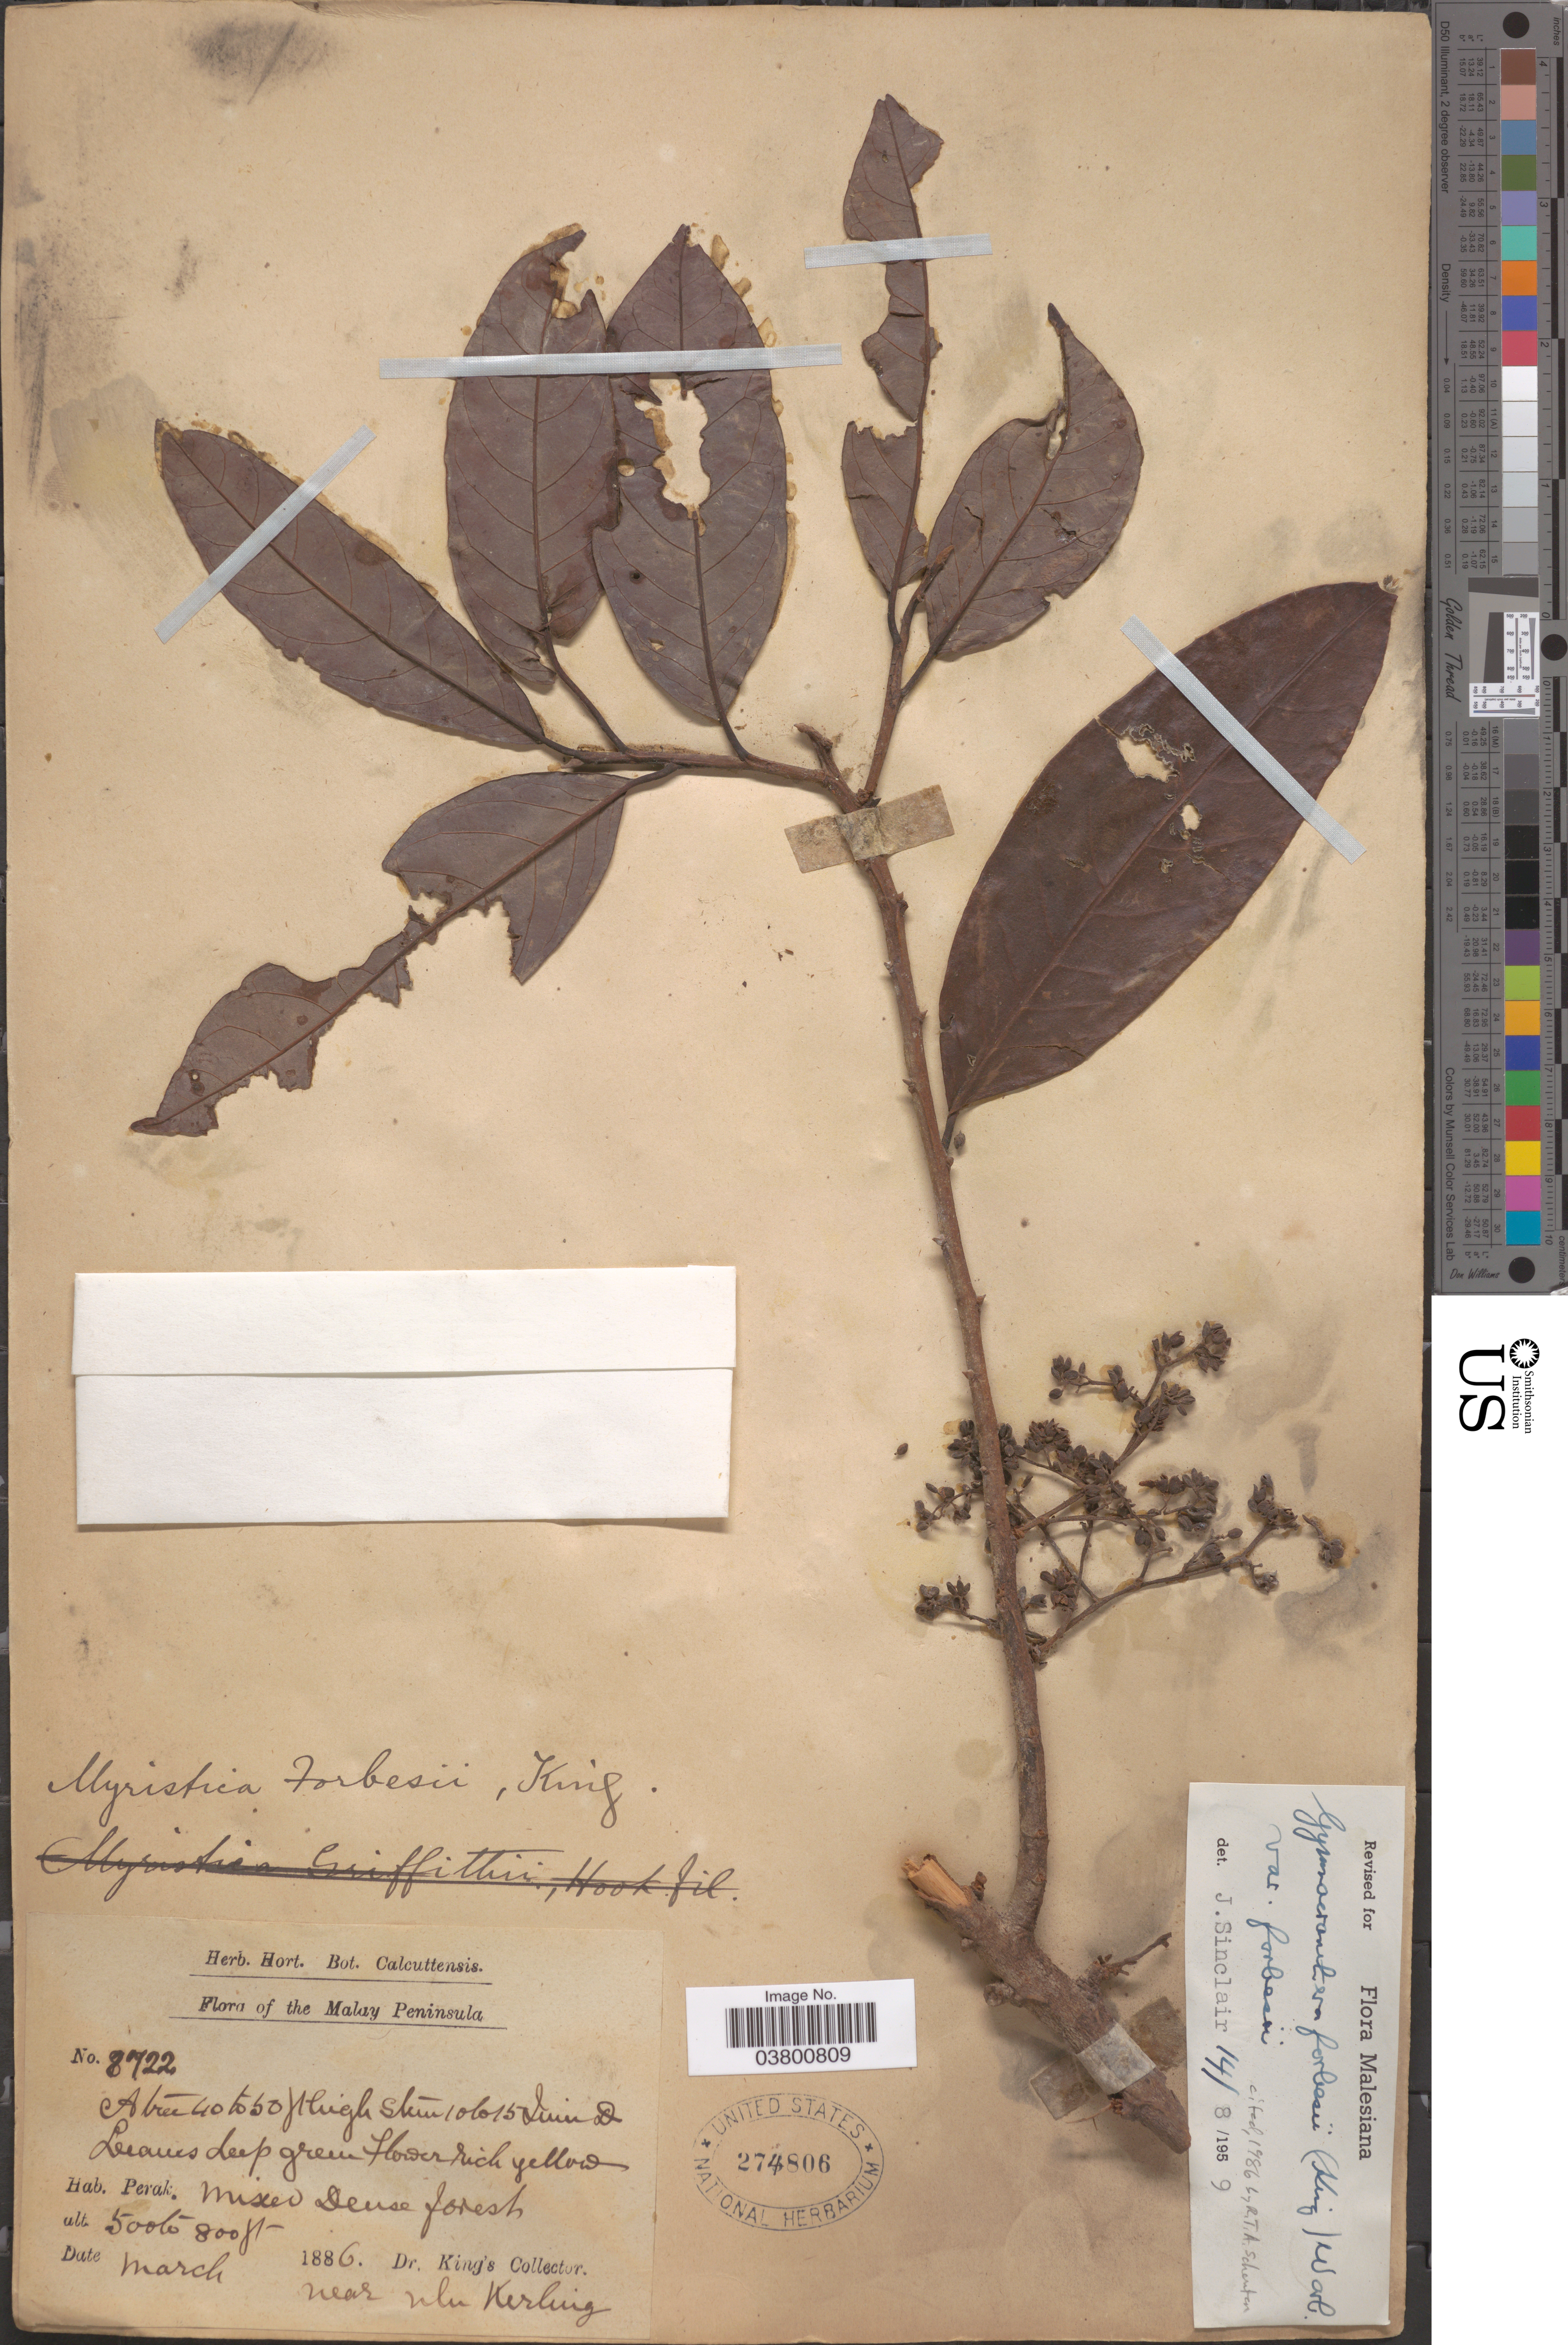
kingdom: Plantae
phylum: Tracheophyta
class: Magnoliopsida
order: Magnoliales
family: Myristicaceae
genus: Gymnacranthera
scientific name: Gymnacranthera forbesii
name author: (R.M. King) Warb.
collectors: Dr. King's collector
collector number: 8722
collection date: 1886-03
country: Malaysia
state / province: Perak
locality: The Malay Peninsula. Near Ulu Kerling.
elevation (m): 152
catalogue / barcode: US 274806